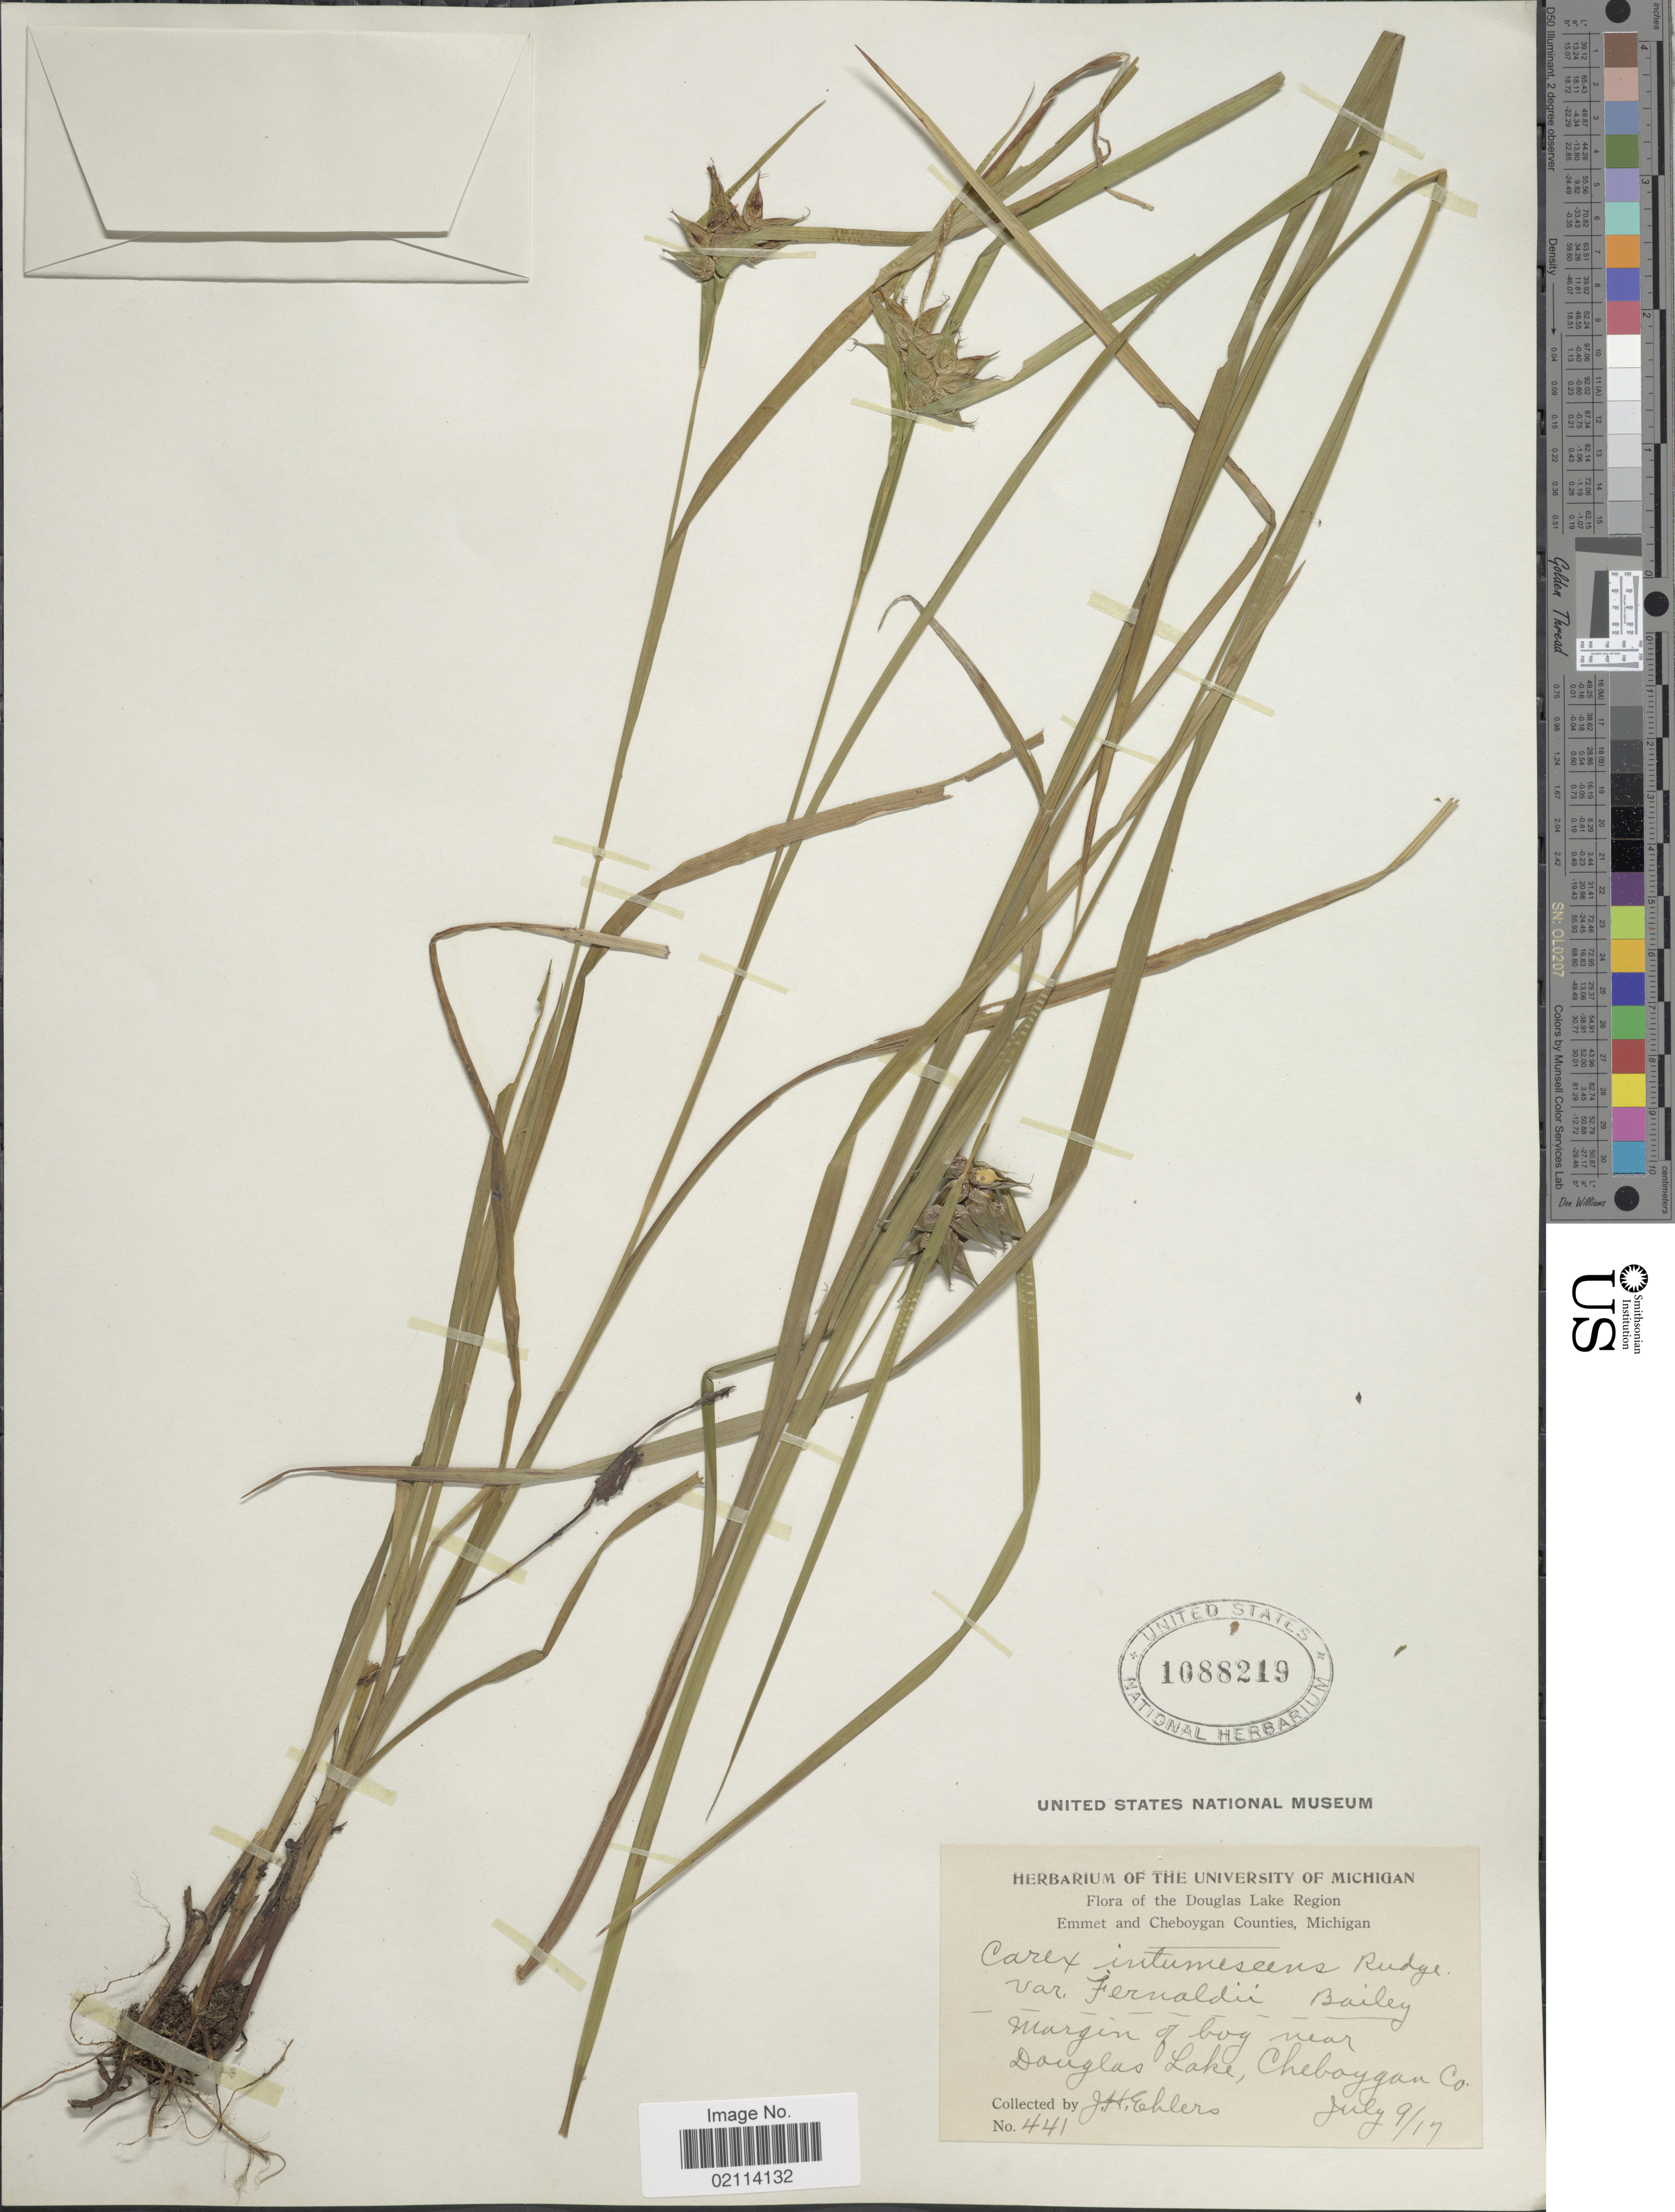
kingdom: Plantae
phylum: Tracheophyta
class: Liliopsida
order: Poales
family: Cyperaceae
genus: Carex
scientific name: Carex intumescens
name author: Rudge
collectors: J. H. Ehlers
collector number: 441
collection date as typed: Transcribed d/m/y: 9/7/17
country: United States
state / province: Michigan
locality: Margin of bog near Douglas Lake, Cheboygan Co.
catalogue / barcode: US 1088219